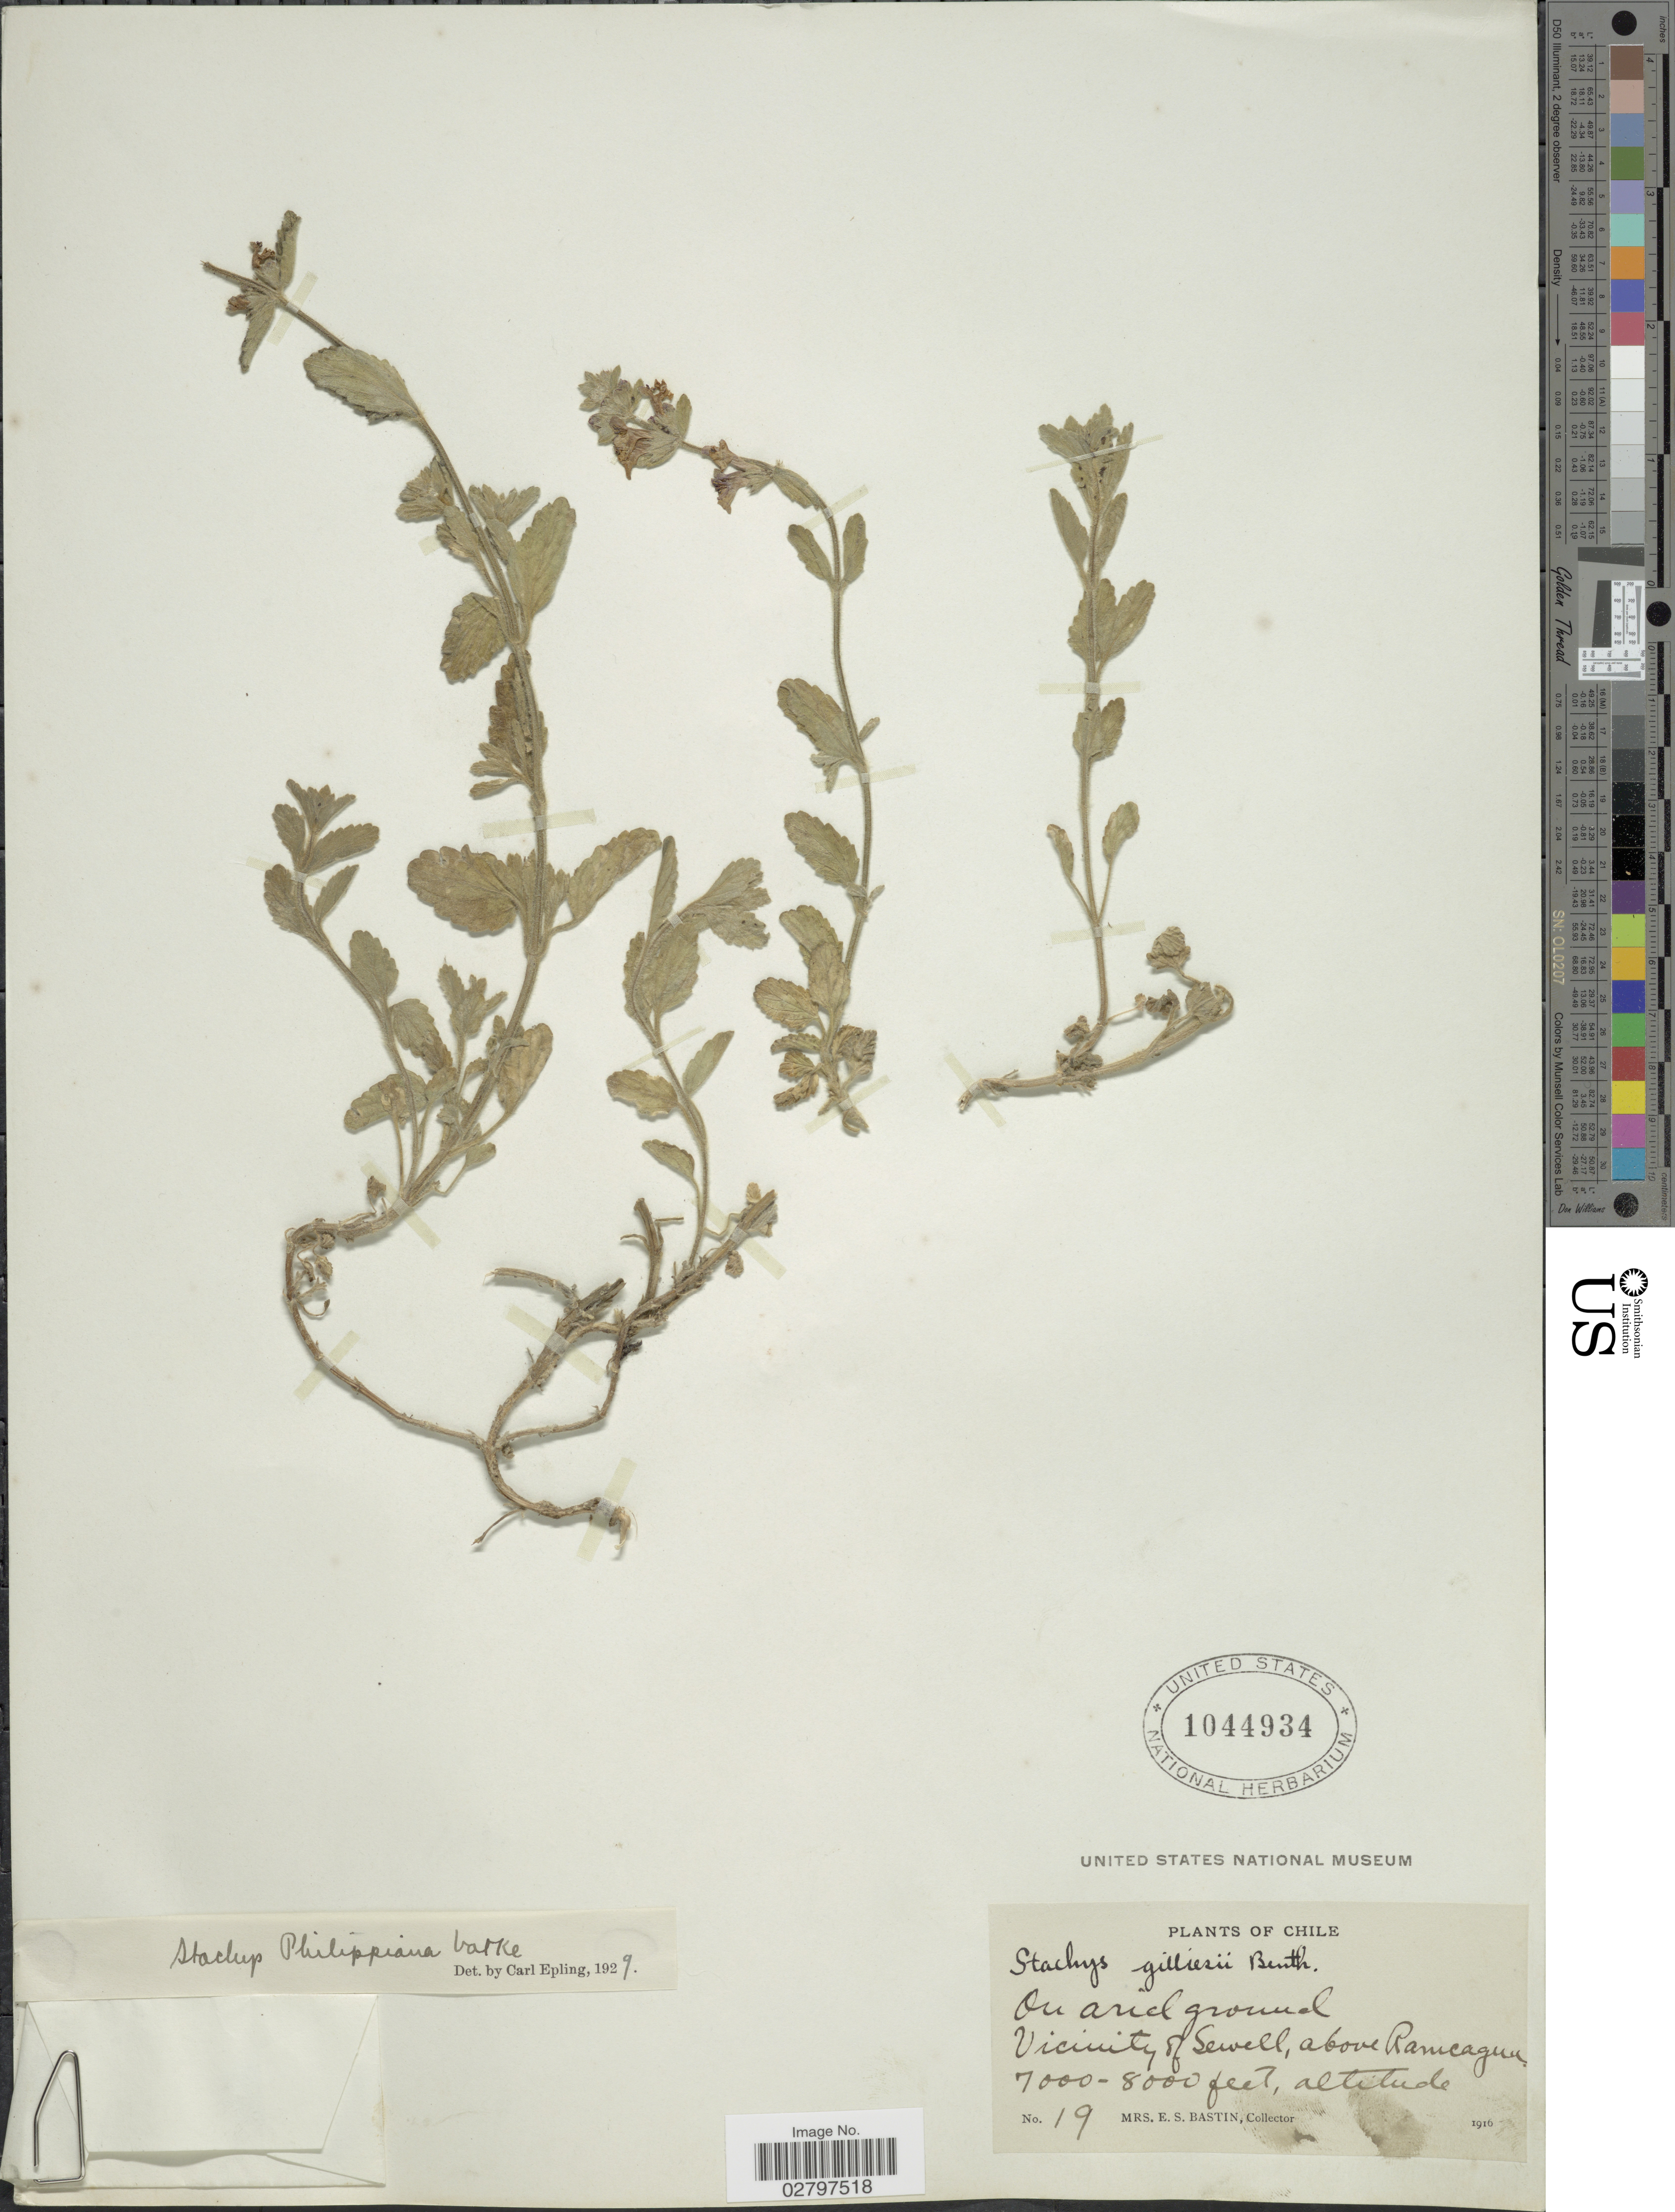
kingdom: Plantae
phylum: Tracheophyta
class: Magnoliopsida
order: Lamiales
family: Lamiaceae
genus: Stachys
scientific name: Stachys philippiana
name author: Vatke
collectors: E. Bastin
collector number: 19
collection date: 1916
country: Chile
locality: Vicinity of Sewell, above Ramcagun.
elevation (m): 2134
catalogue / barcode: US 1044934